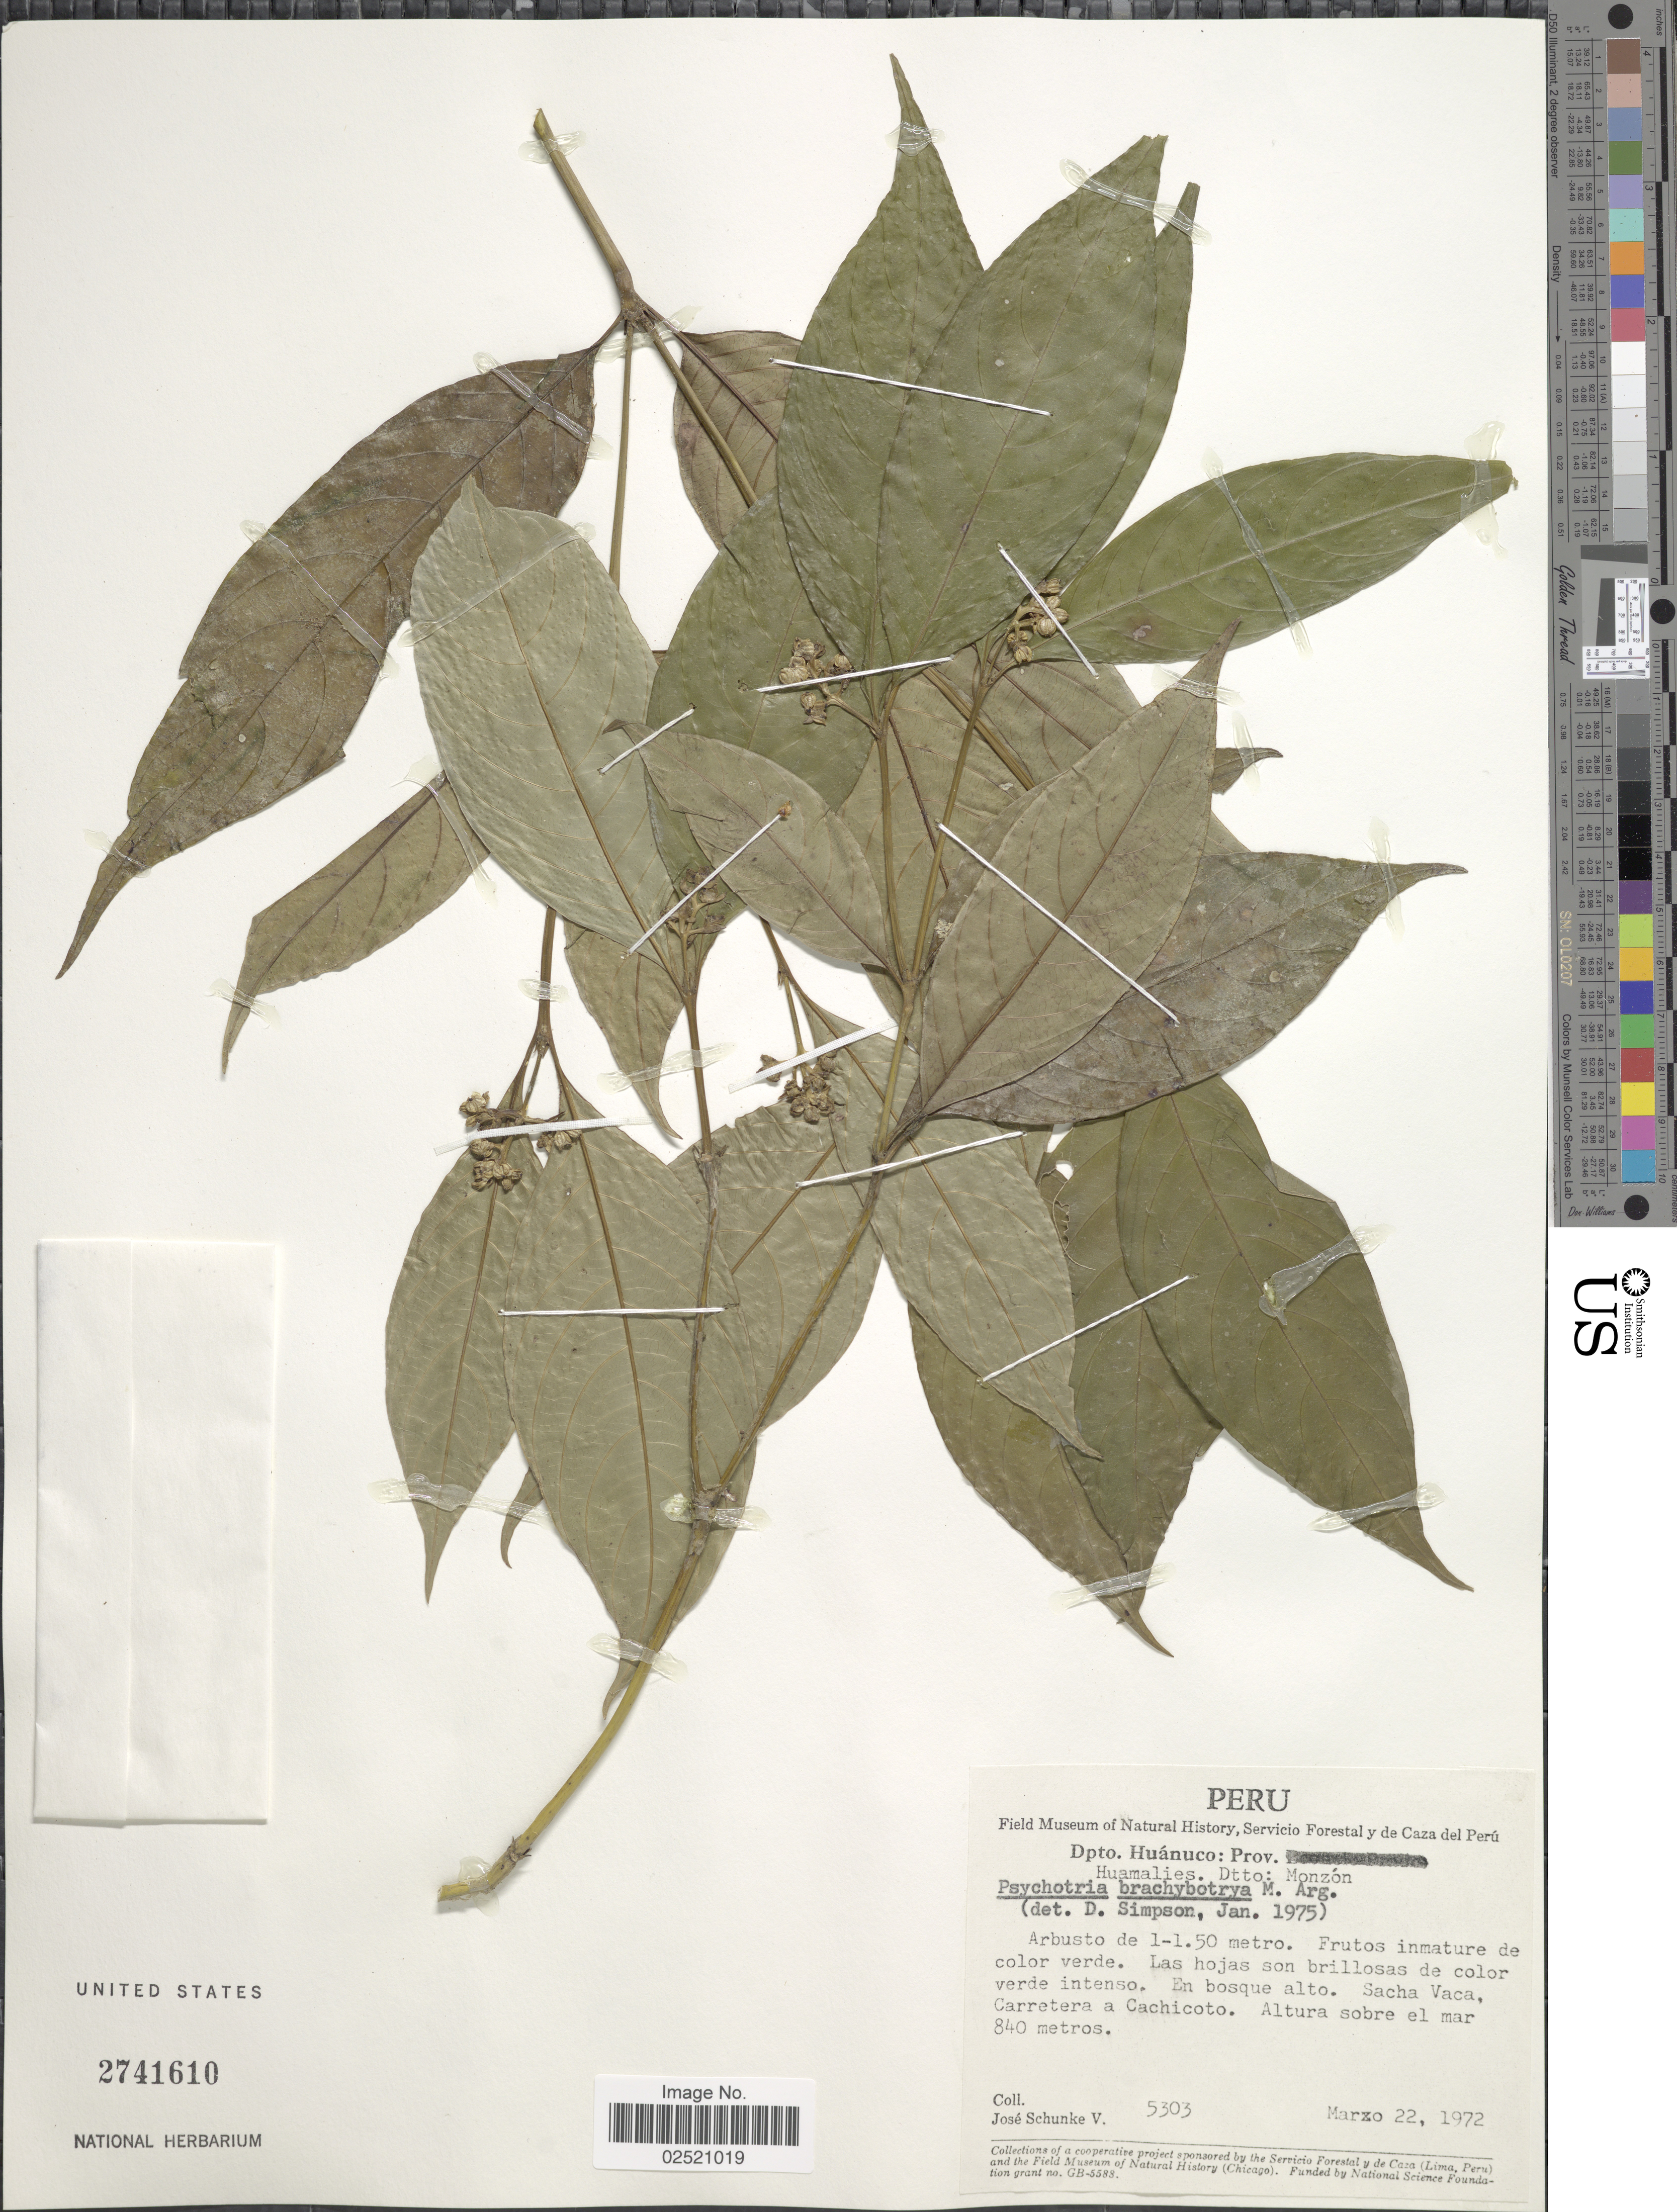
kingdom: Plantae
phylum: Tracheophyta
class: Magnoliopsida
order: Gentianales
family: Rubiaceae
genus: Psychotria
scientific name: Psychotria brachybotrya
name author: Müll. Arg.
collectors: J. Schunke Vigo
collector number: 5303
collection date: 1972-03-22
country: Peru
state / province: Huánuco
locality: Prov. Huamalies, Dtto: Monzon, en bosque alto, Sacha Vaca, Carretero a Cachicoto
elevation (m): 840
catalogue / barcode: US 2741610